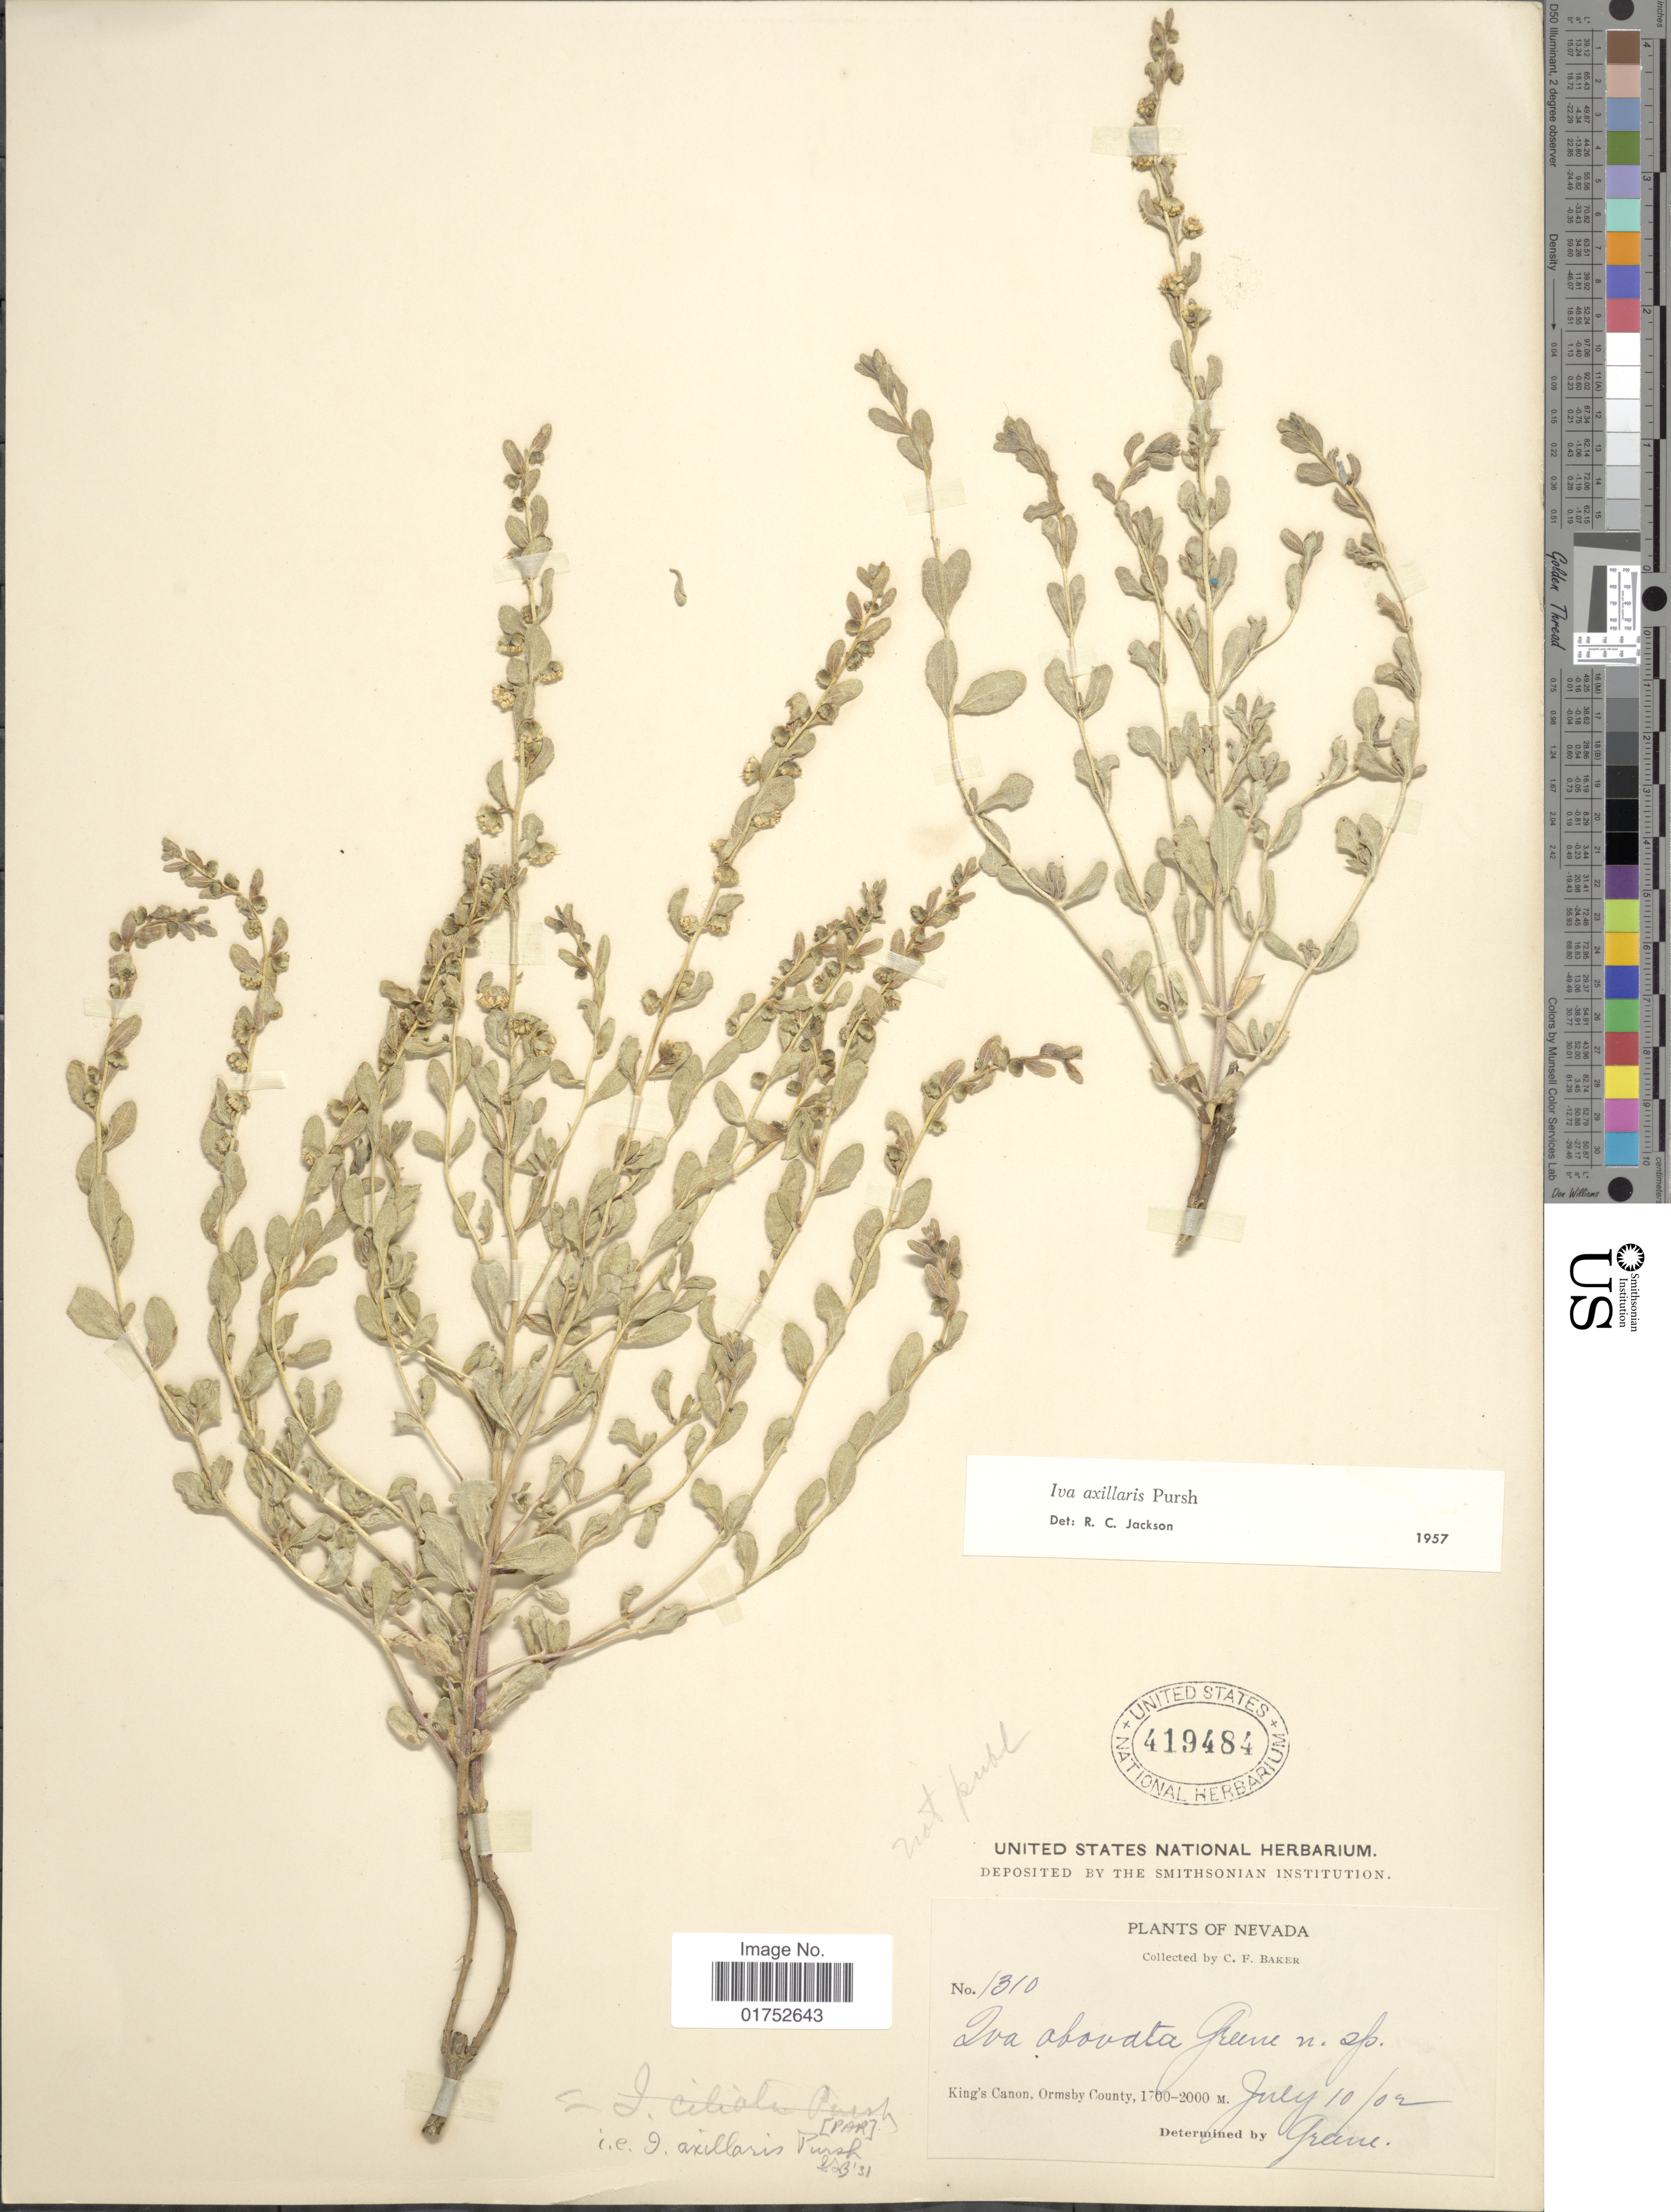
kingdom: Plantae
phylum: Tracheophyta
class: Magnoliopsida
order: Asterales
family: Asteraceae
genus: Iva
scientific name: Iva axillaris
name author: Pursh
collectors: C. F. Baker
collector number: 1310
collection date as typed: Transcribed d/m/y: 10/7/02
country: United States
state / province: Nevada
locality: King's Canon, Ormsby County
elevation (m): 1700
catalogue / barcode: US 419484